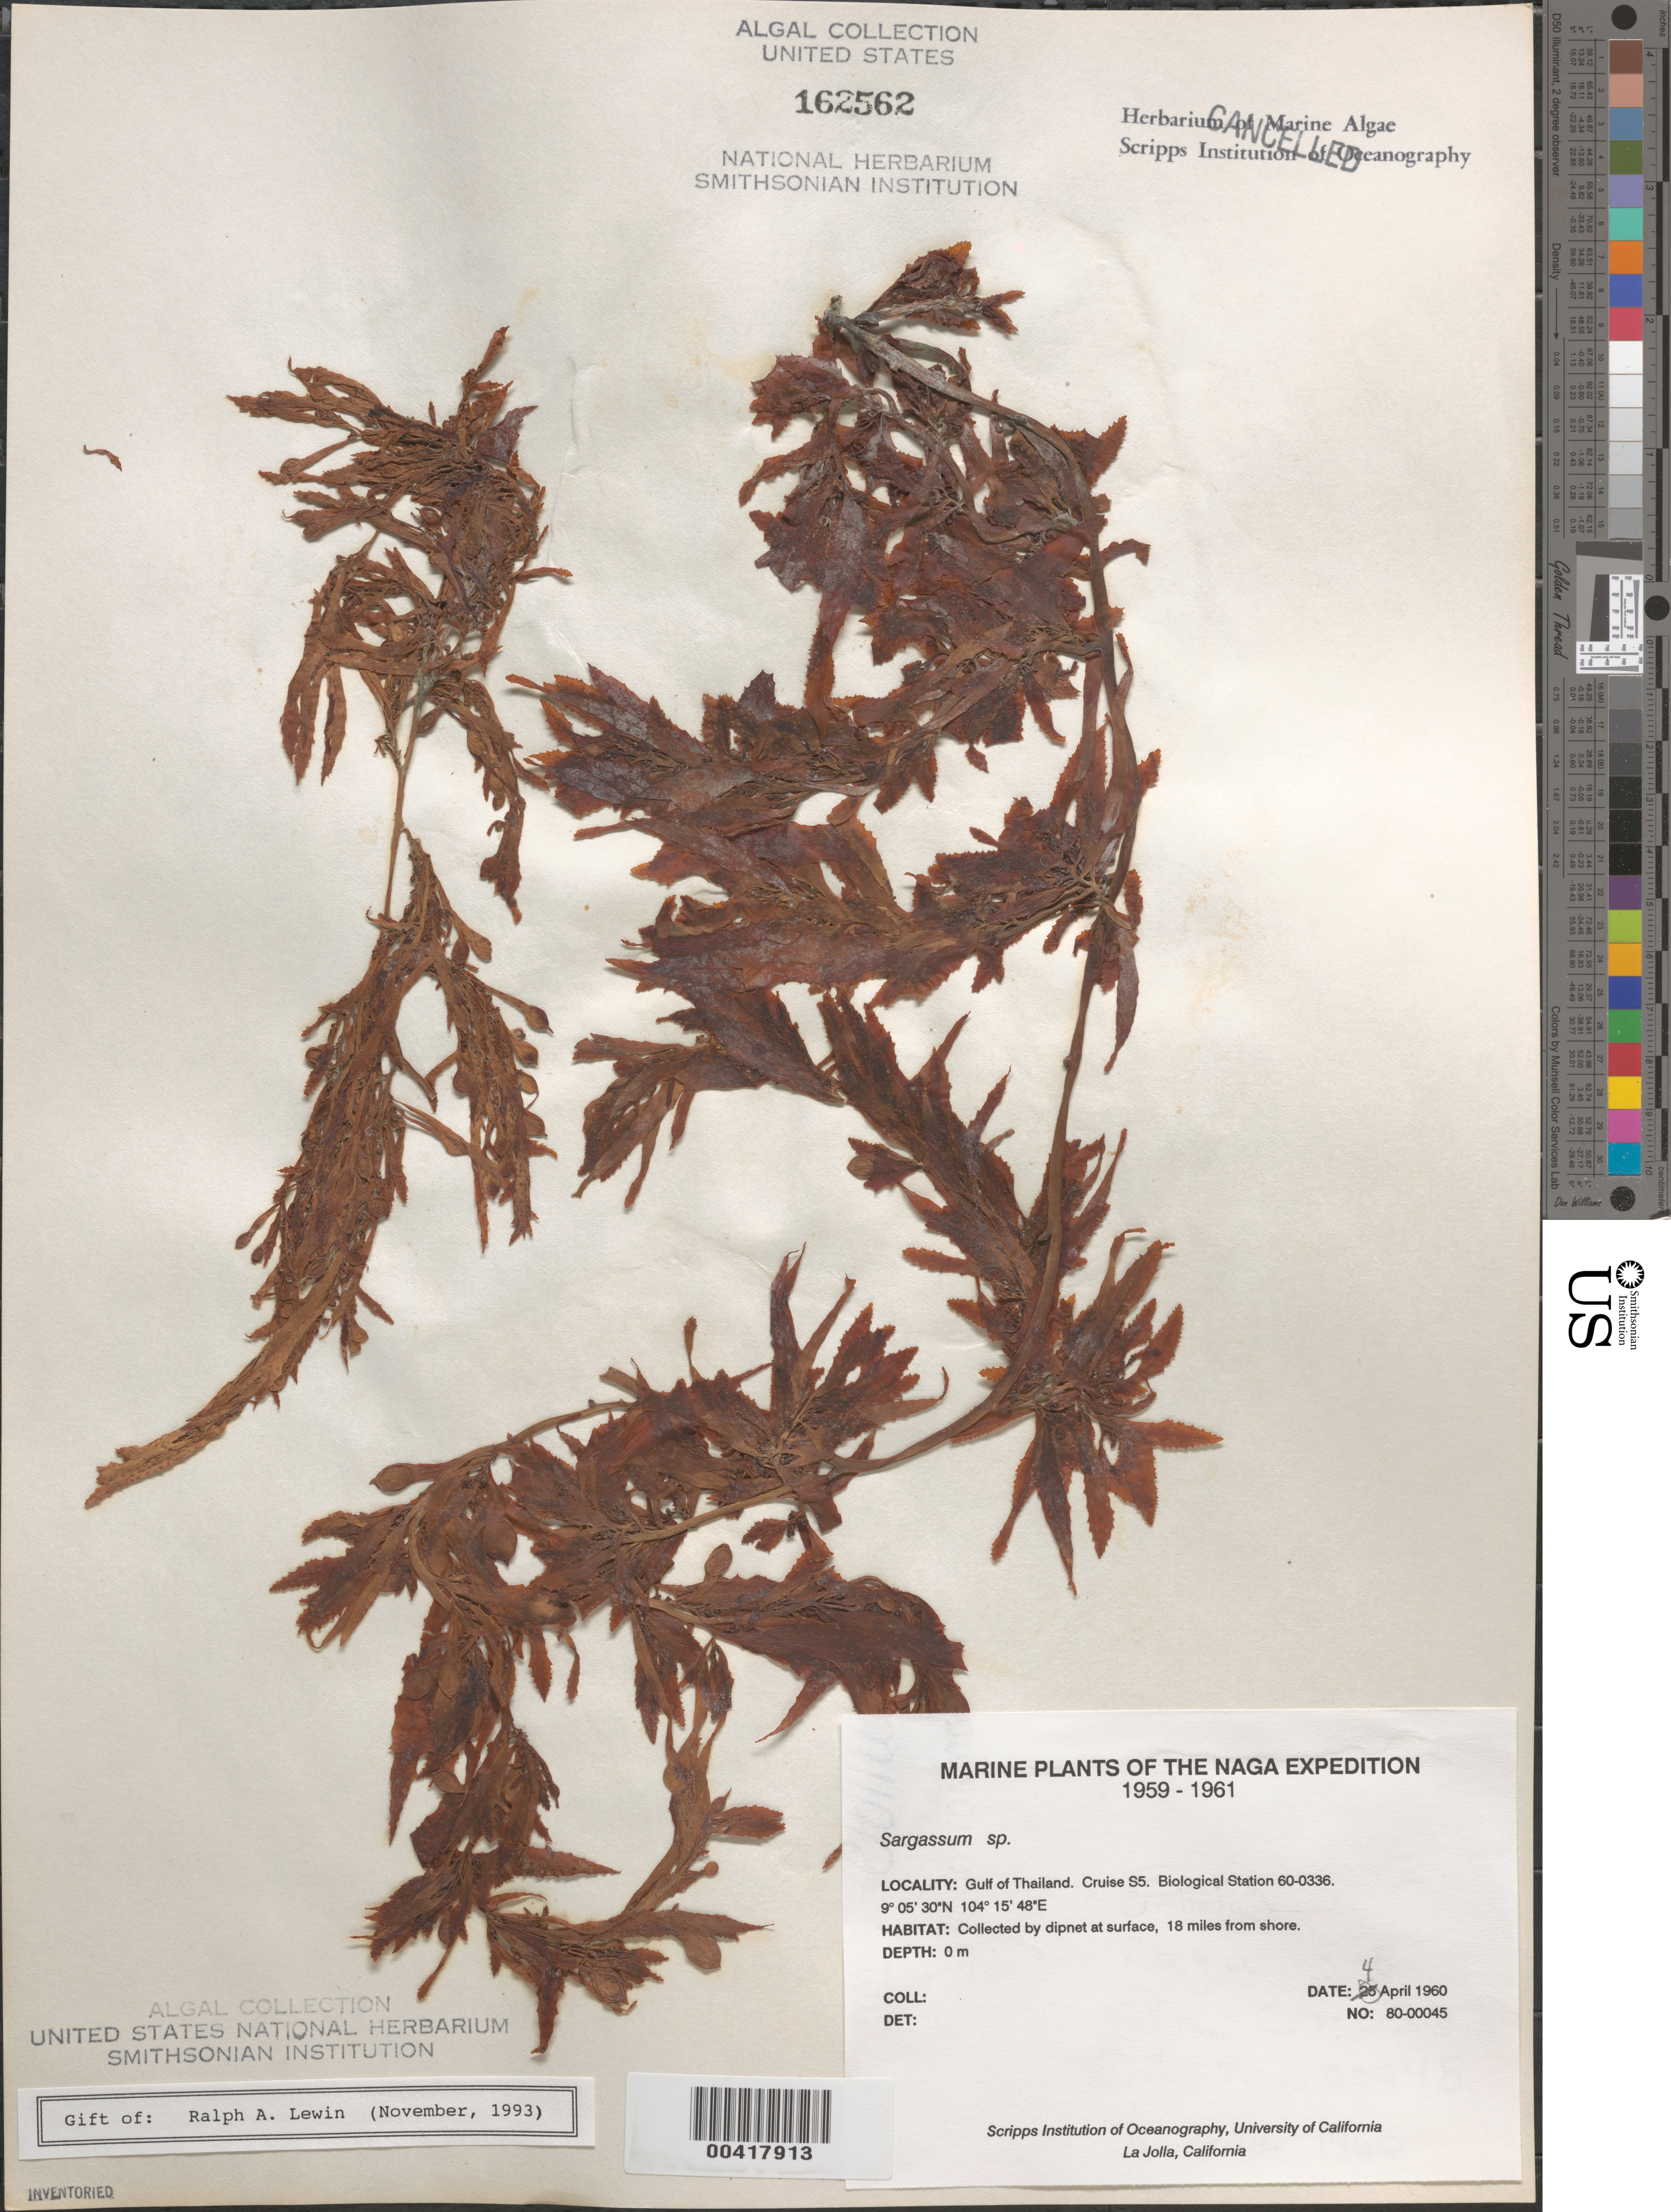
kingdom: Chromista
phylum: Ochrophyta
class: Phaeophyceae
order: Fucales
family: Sargassaceae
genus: Sargassum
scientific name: Sargassum sp.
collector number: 80-00045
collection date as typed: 04 Apr 1960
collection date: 1960-04-04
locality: Gulf of Thailand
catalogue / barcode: US 162562